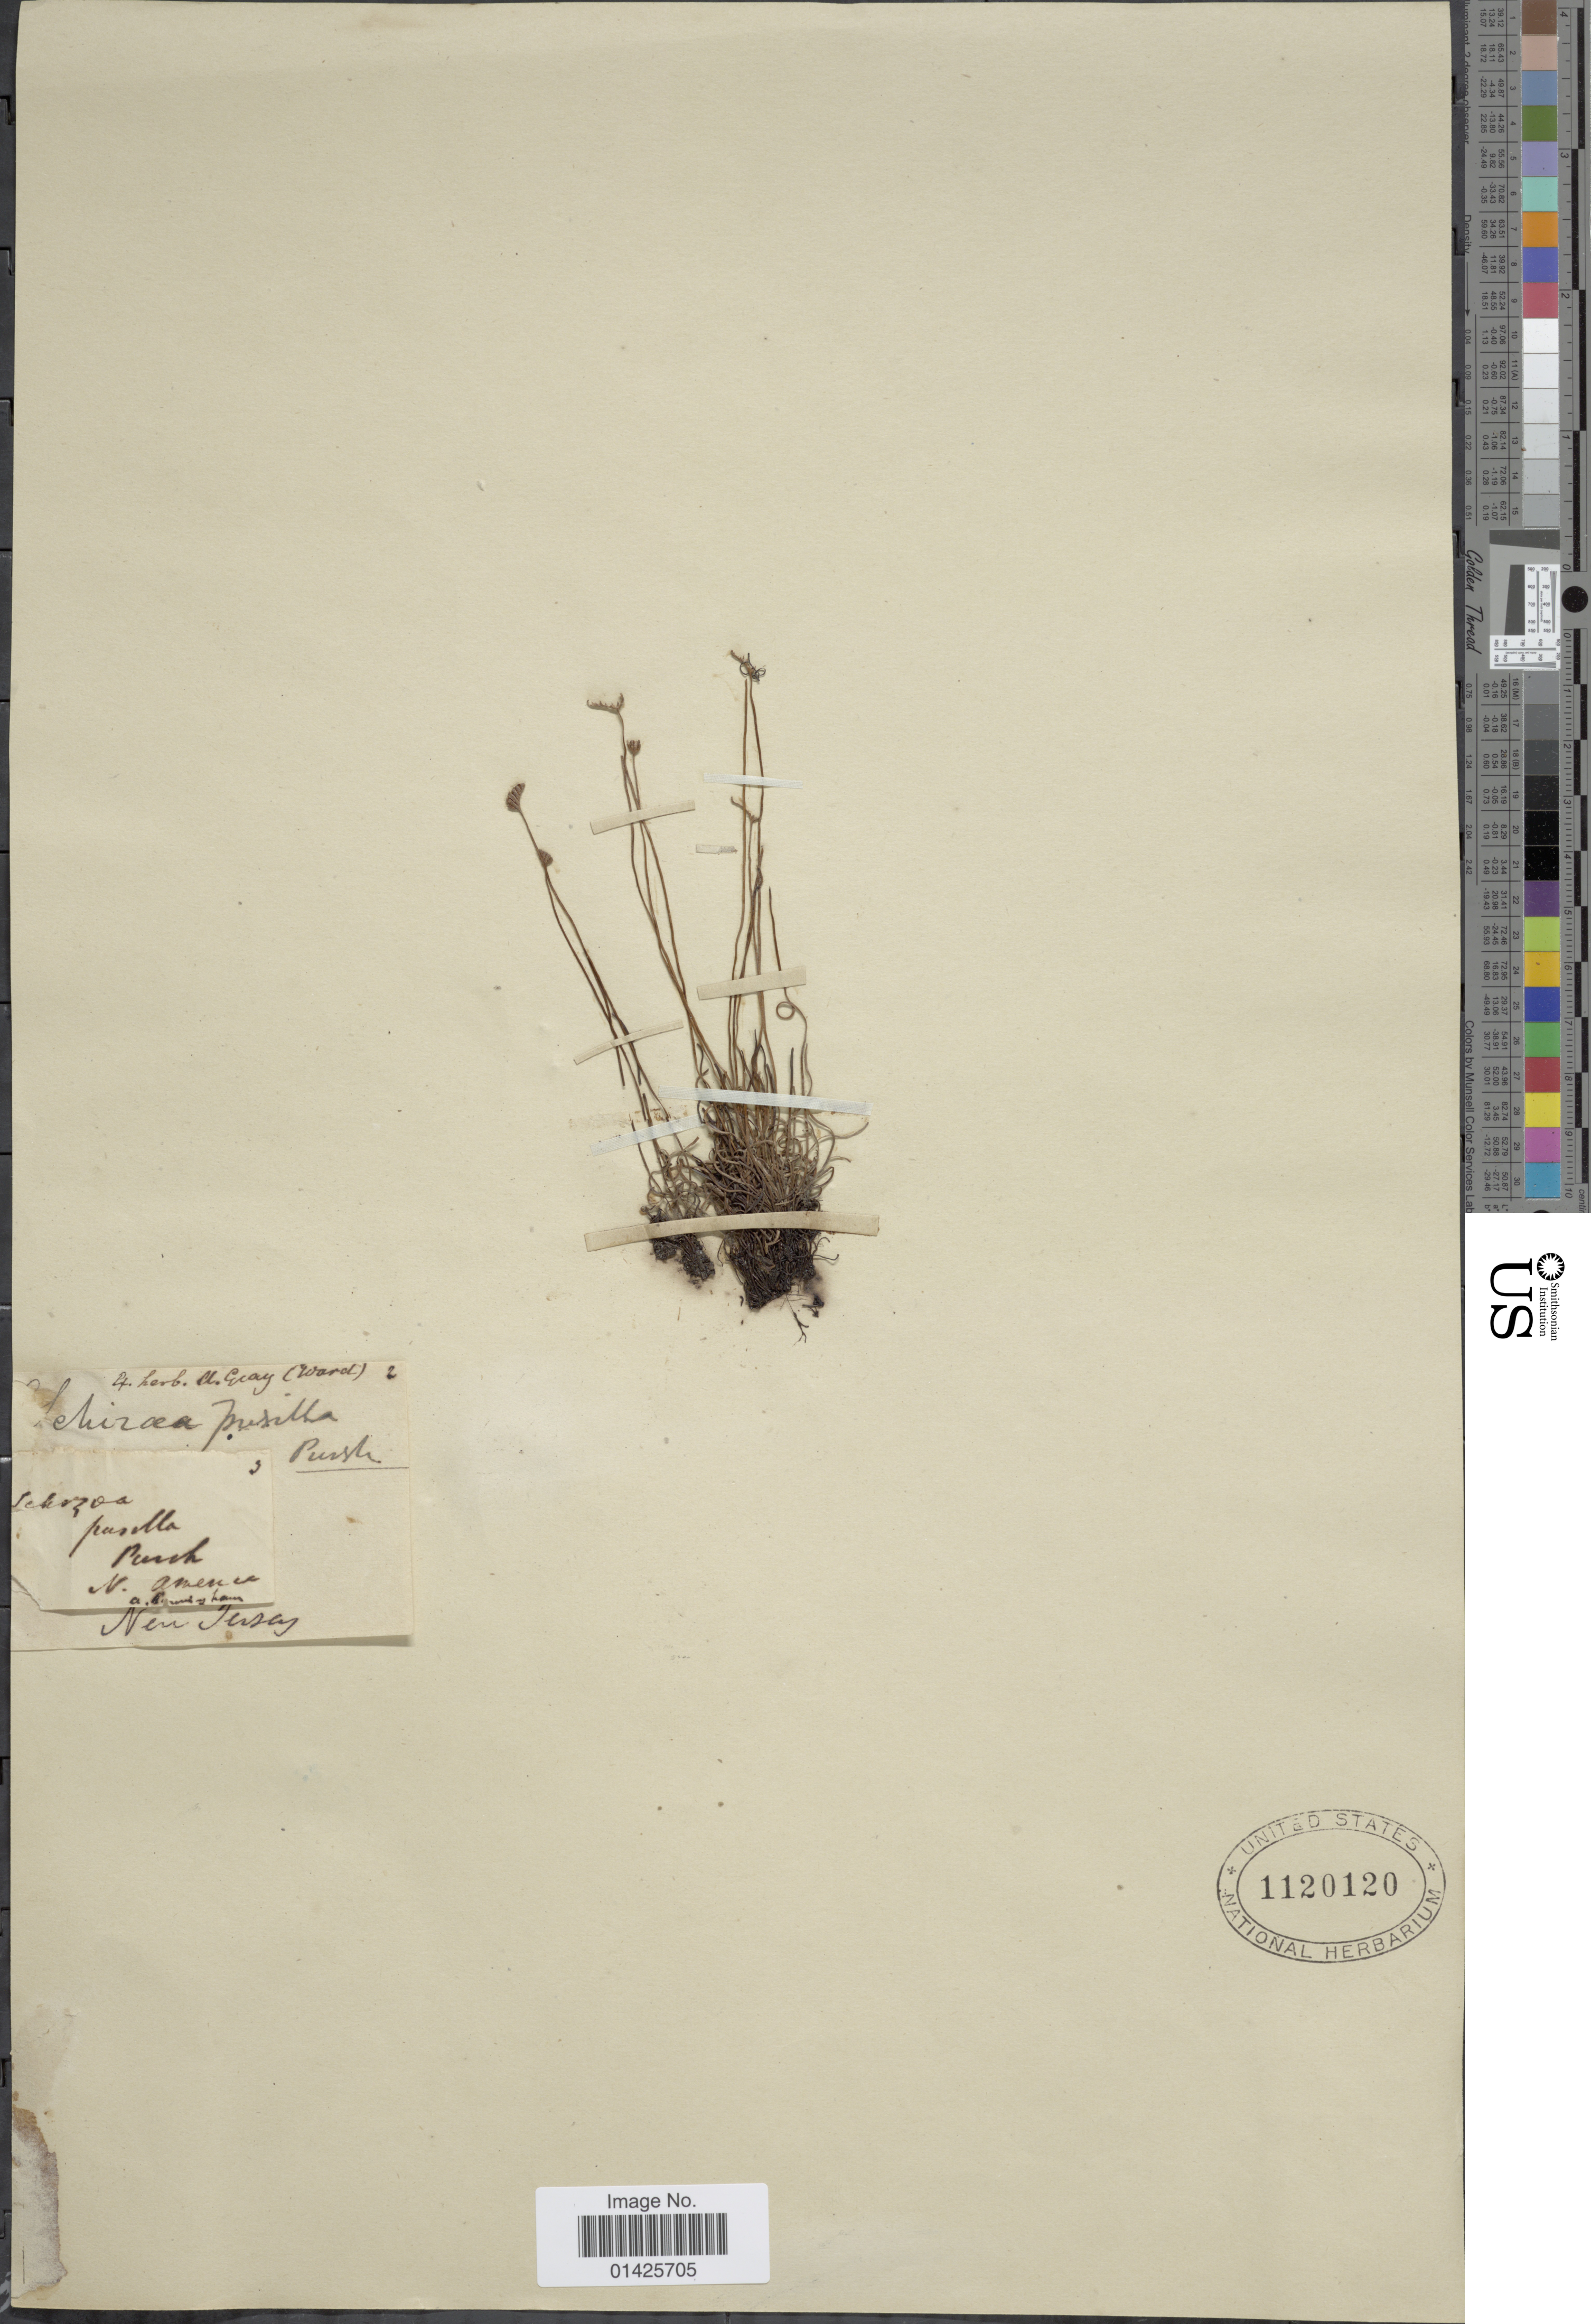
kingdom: Plantae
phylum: Tracheophyta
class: Polypodiopsida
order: Schizaeales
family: Schizaeaceae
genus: Schizaea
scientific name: Schizaea pusilla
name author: Pursh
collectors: ex herb. Gray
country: United States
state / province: New Jersey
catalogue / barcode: US 1120120